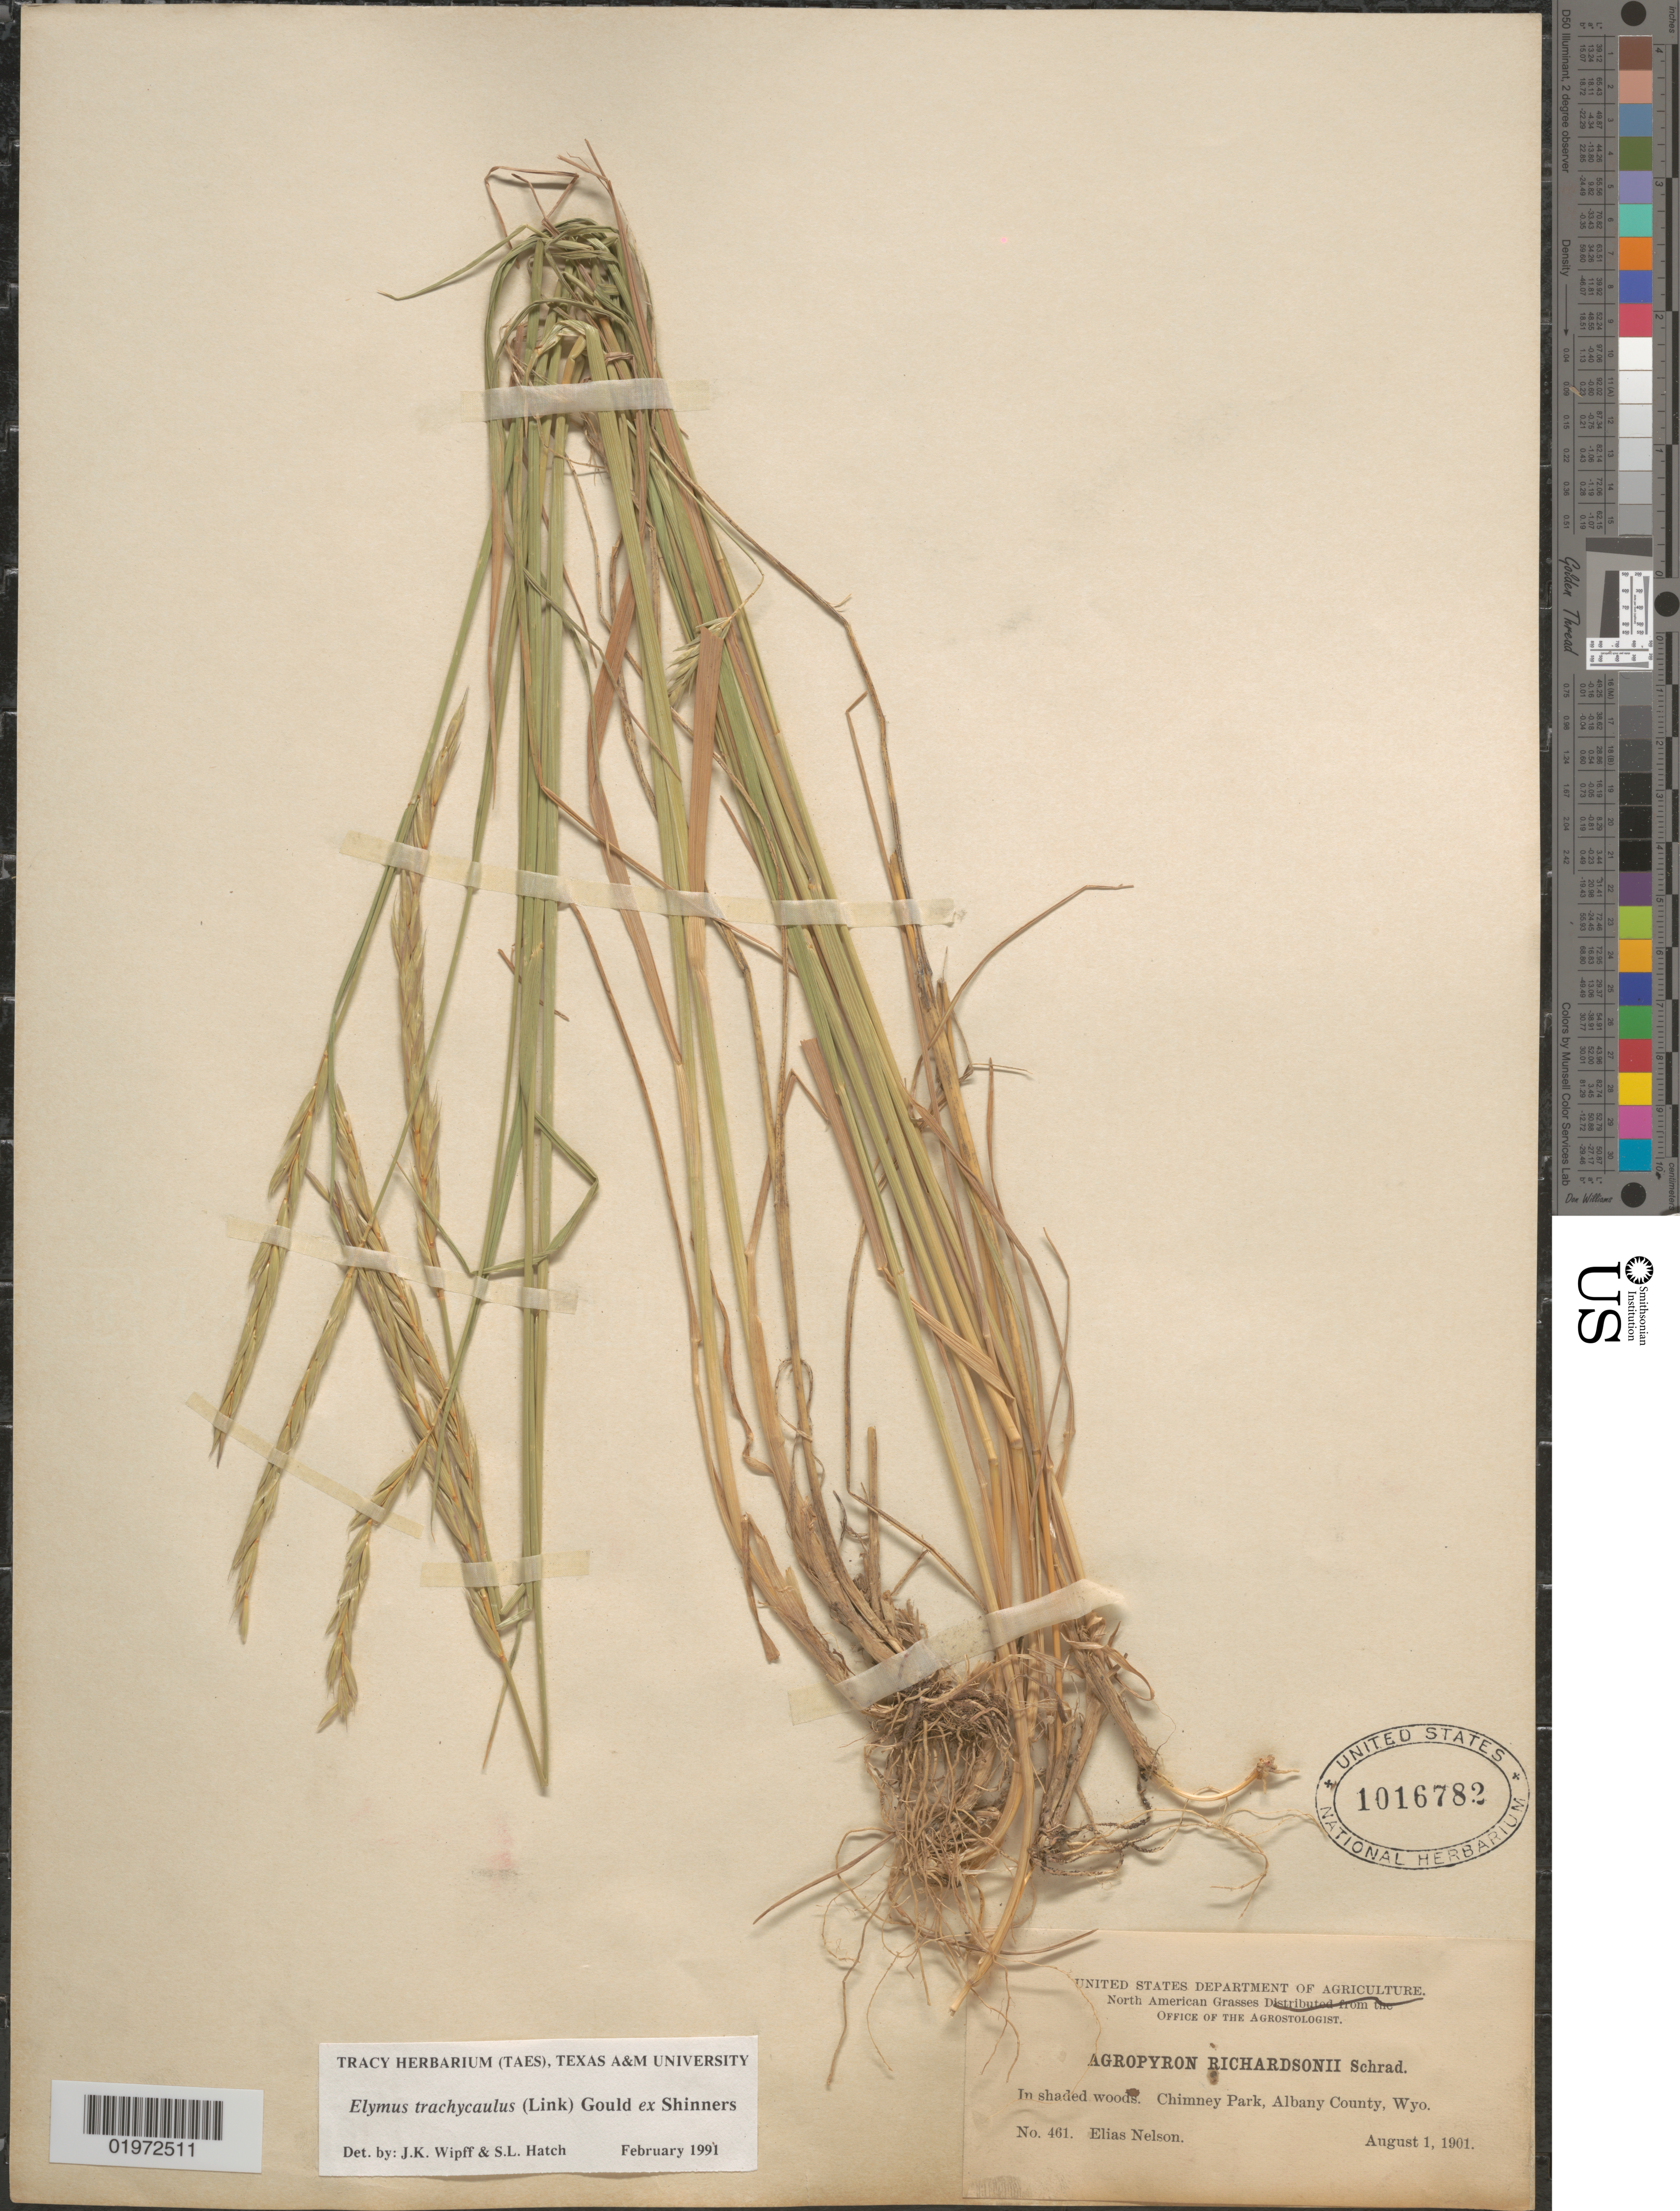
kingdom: Plantae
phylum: Tracheophyta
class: Liliopsida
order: Poales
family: Poaceae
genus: Elymus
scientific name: Elymus trachycaulus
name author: (Link) Gould ex Shinners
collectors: E. Nelson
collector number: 461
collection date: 1901-08-01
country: United States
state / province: Wyoming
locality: In shaded woods. Chimney Park, Albany County.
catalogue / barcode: US 1016782